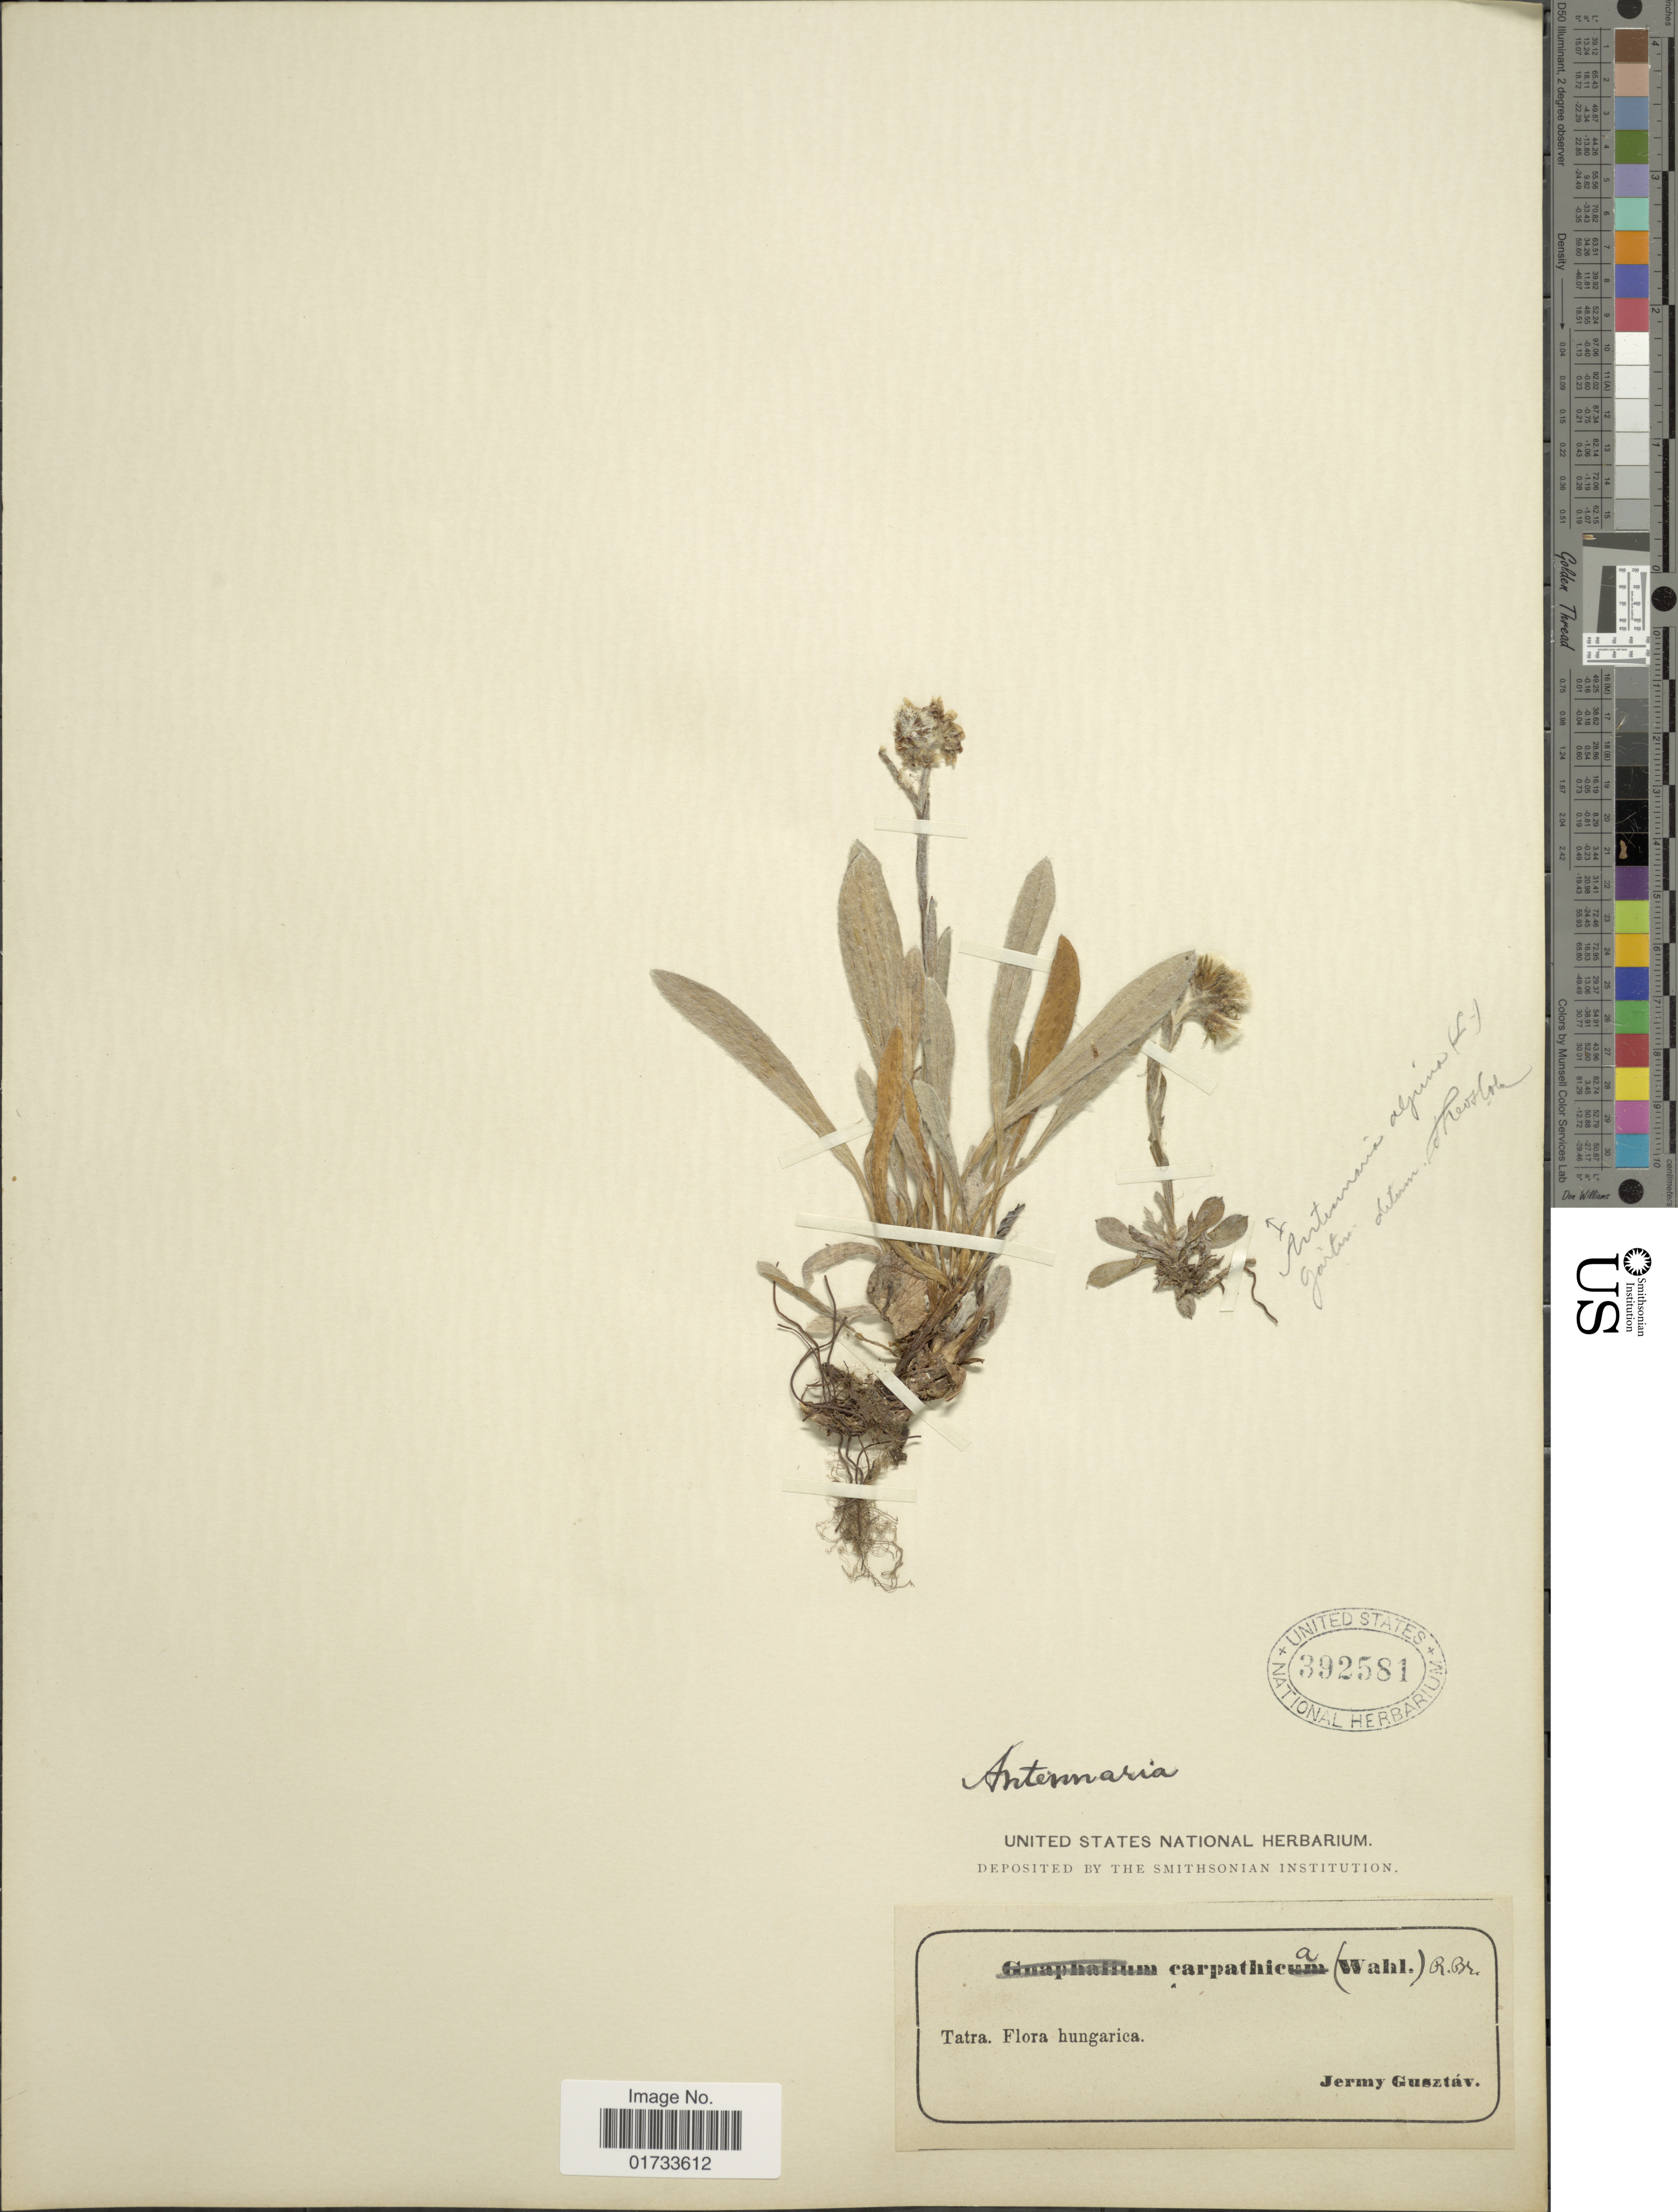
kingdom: Plantae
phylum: Tracheophyta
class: Magnoliopsida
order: Asterales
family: Asteraceae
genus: Antennaria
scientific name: Antennaria carpatica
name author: (Wahlenb.) Williams & Fingerh.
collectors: G. Jermy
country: Hungary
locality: Tatra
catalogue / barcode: US 392581